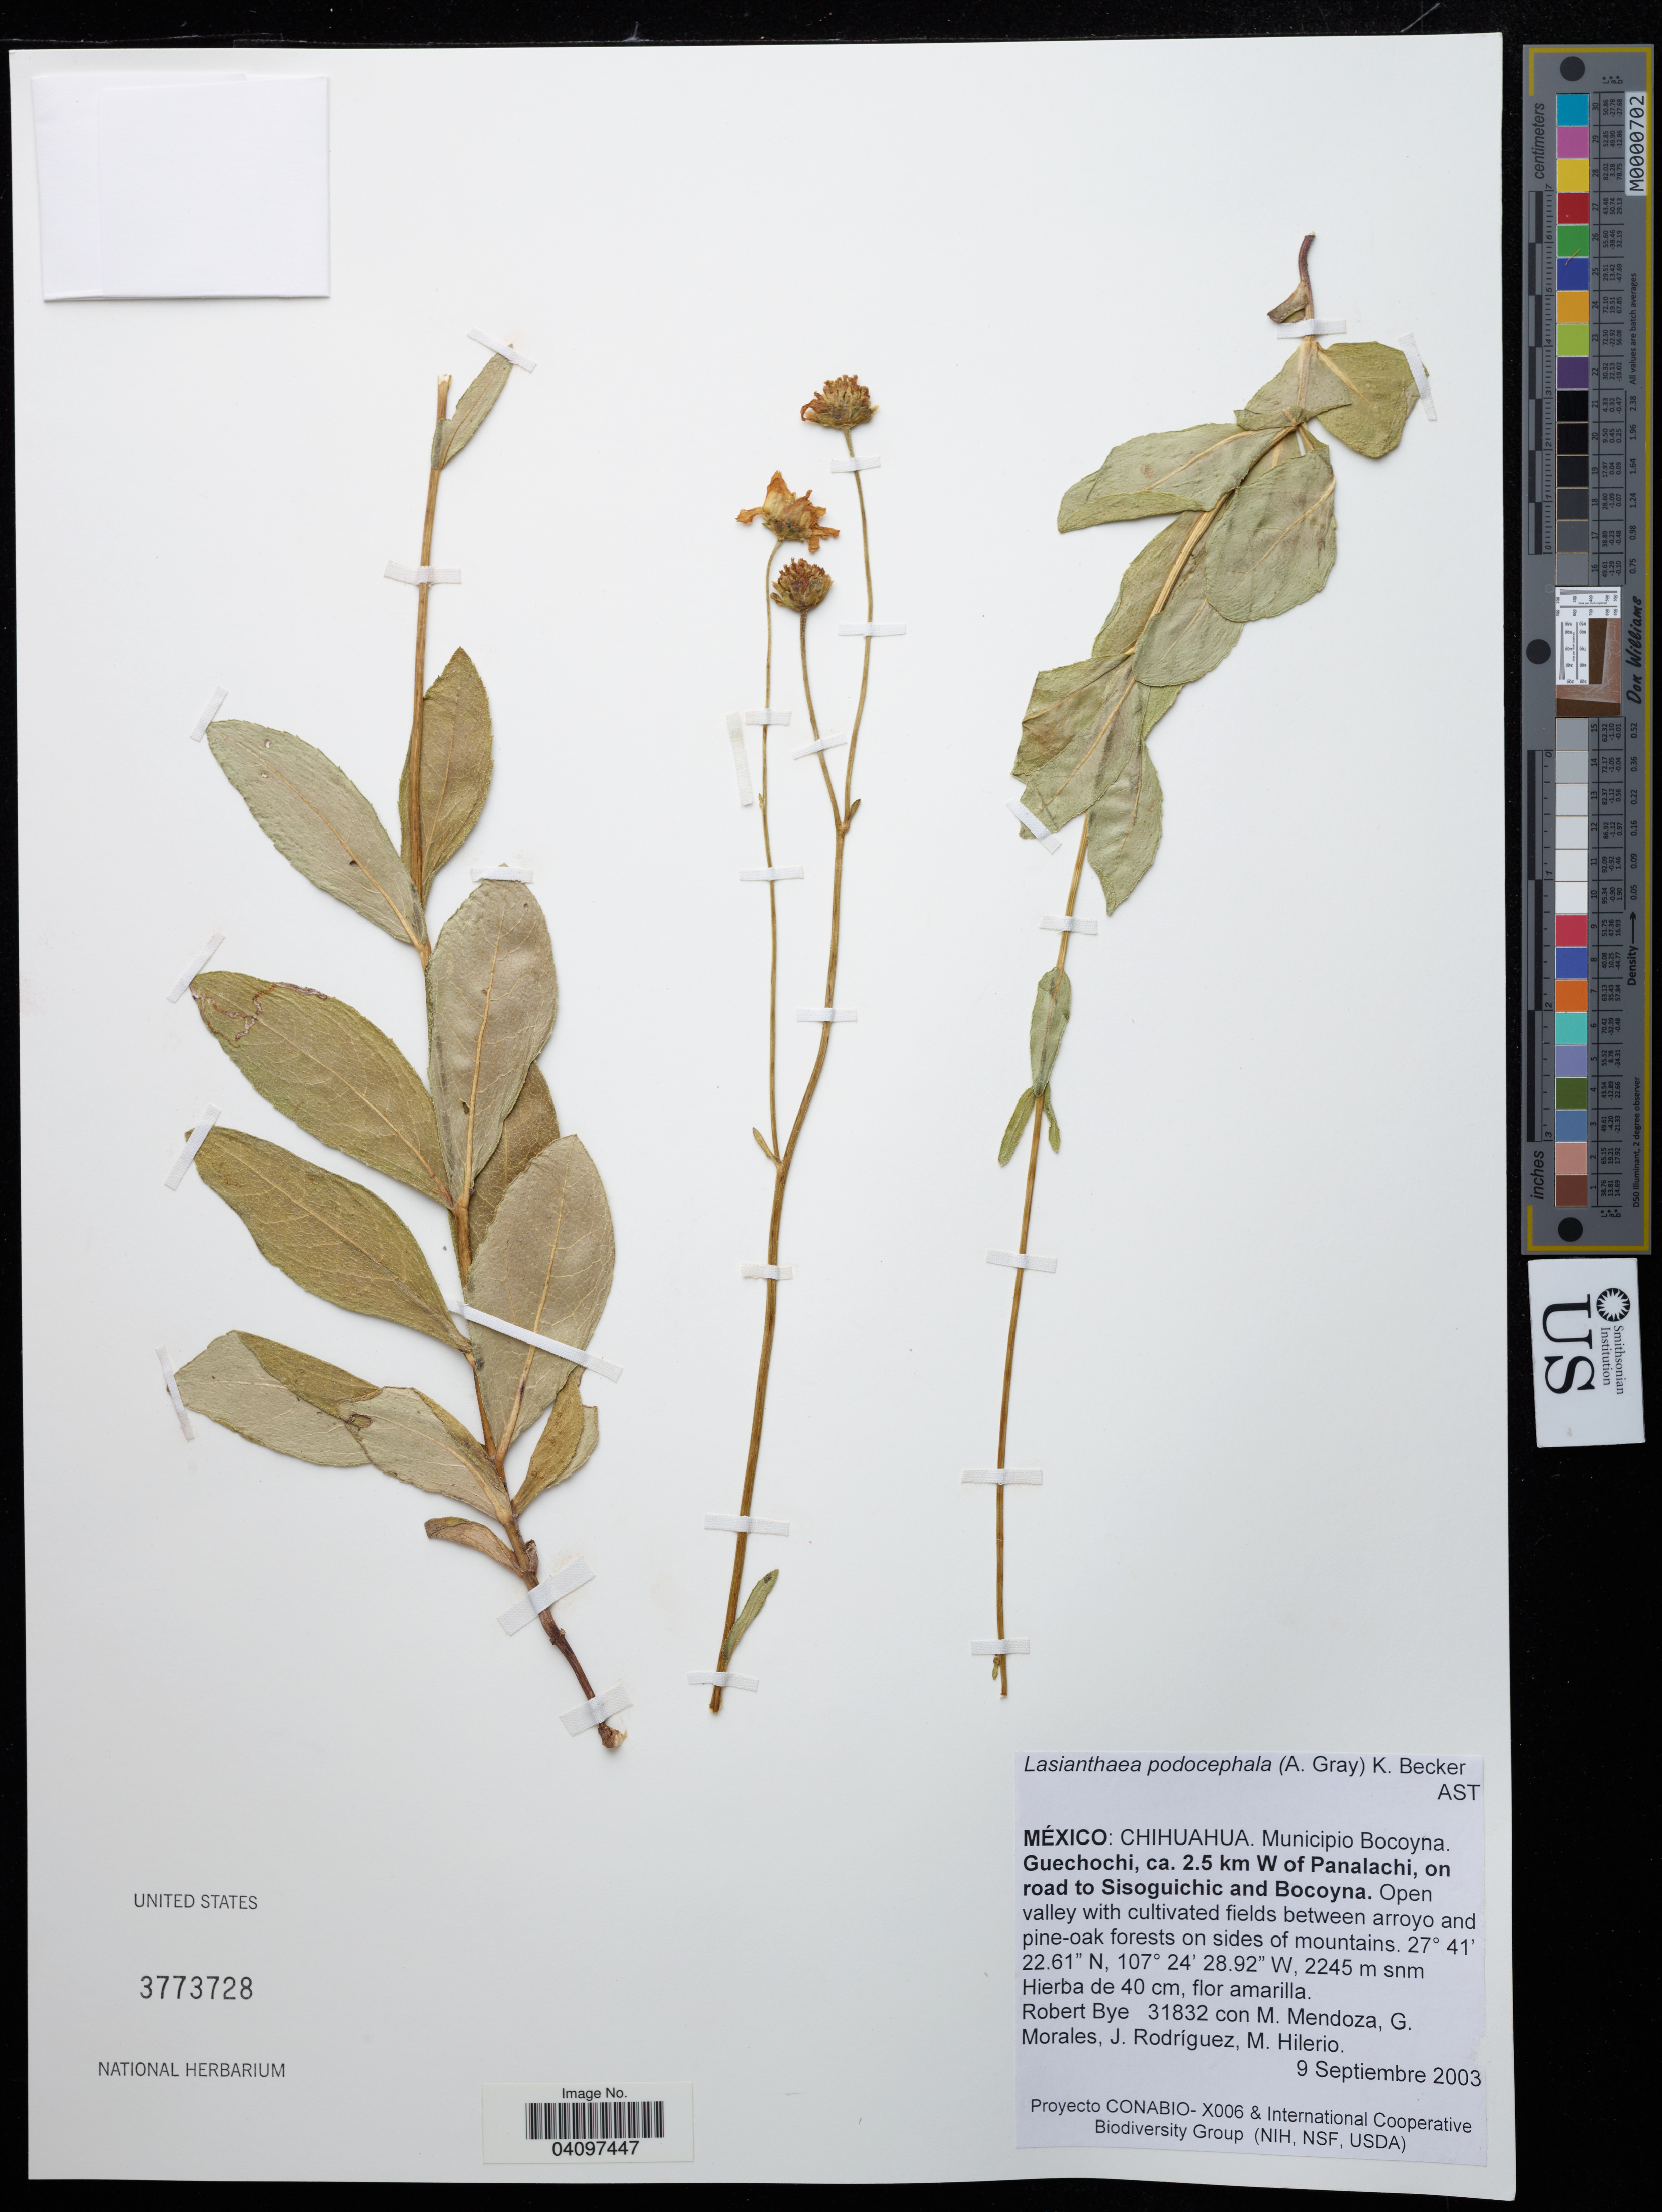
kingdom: Plantae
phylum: Tracheophyta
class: Magnoliopsida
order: Asterales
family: Asteraceae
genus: Lasianthaea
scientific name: Lasianthaea podocephala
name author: (A. Gray) K.M. Becker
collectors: R. Bye, M. Mendoza, Morales & J. Rodríguez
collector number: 31832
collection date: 2003-09-09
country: Mexico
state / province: Chihuahua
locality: Municipio Bocoyna. Guechochi, ca. 2.5 km W of Panalachi, on road to Sisoguichic and Bocoyna.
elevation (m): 2245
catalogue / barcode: US 3773728